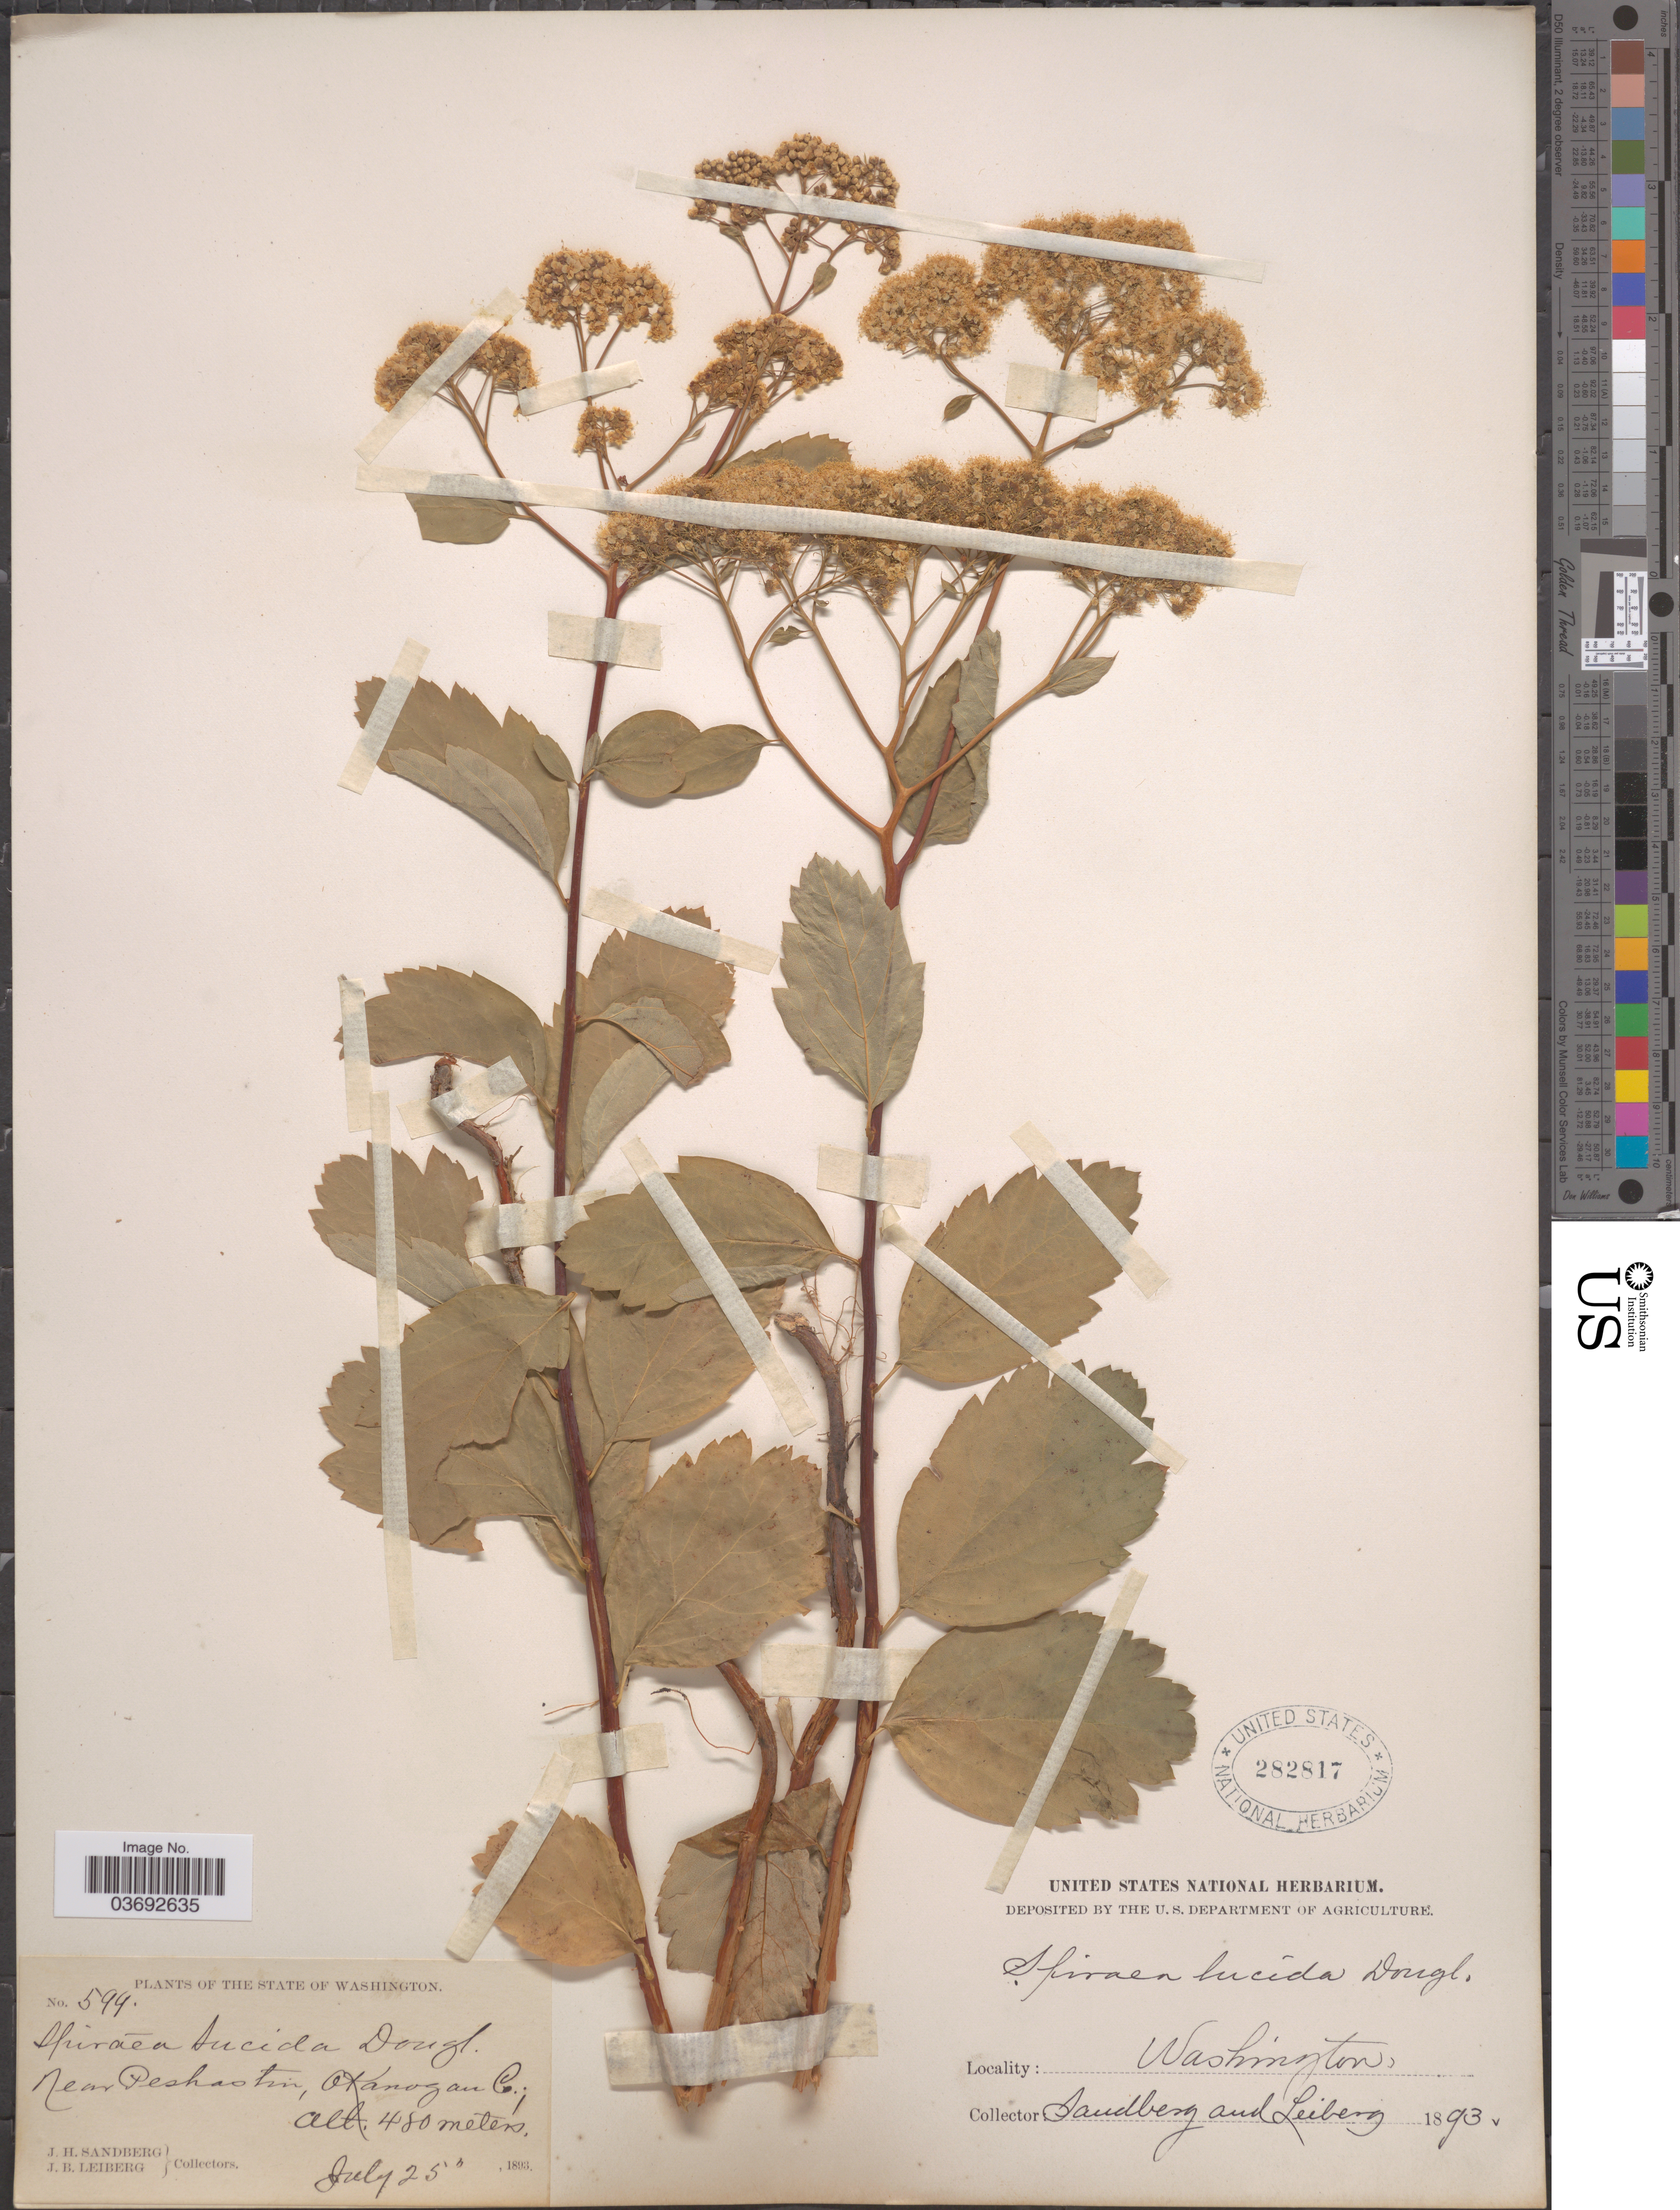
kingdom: Plantae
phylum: Tracheophyta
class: Magnoliopsida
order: Rosales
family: Rosaceae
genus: Spiraea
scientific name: Spiraea lucida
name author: Douglas ex Greene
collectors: J. H. Sandberg & J. B. Leiberg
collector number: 594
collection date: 1893-07-25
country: United States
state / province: Washington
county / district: Okanogan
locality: Near Peshastin, Okanogan Co.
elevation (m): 480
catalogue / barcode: US 282817